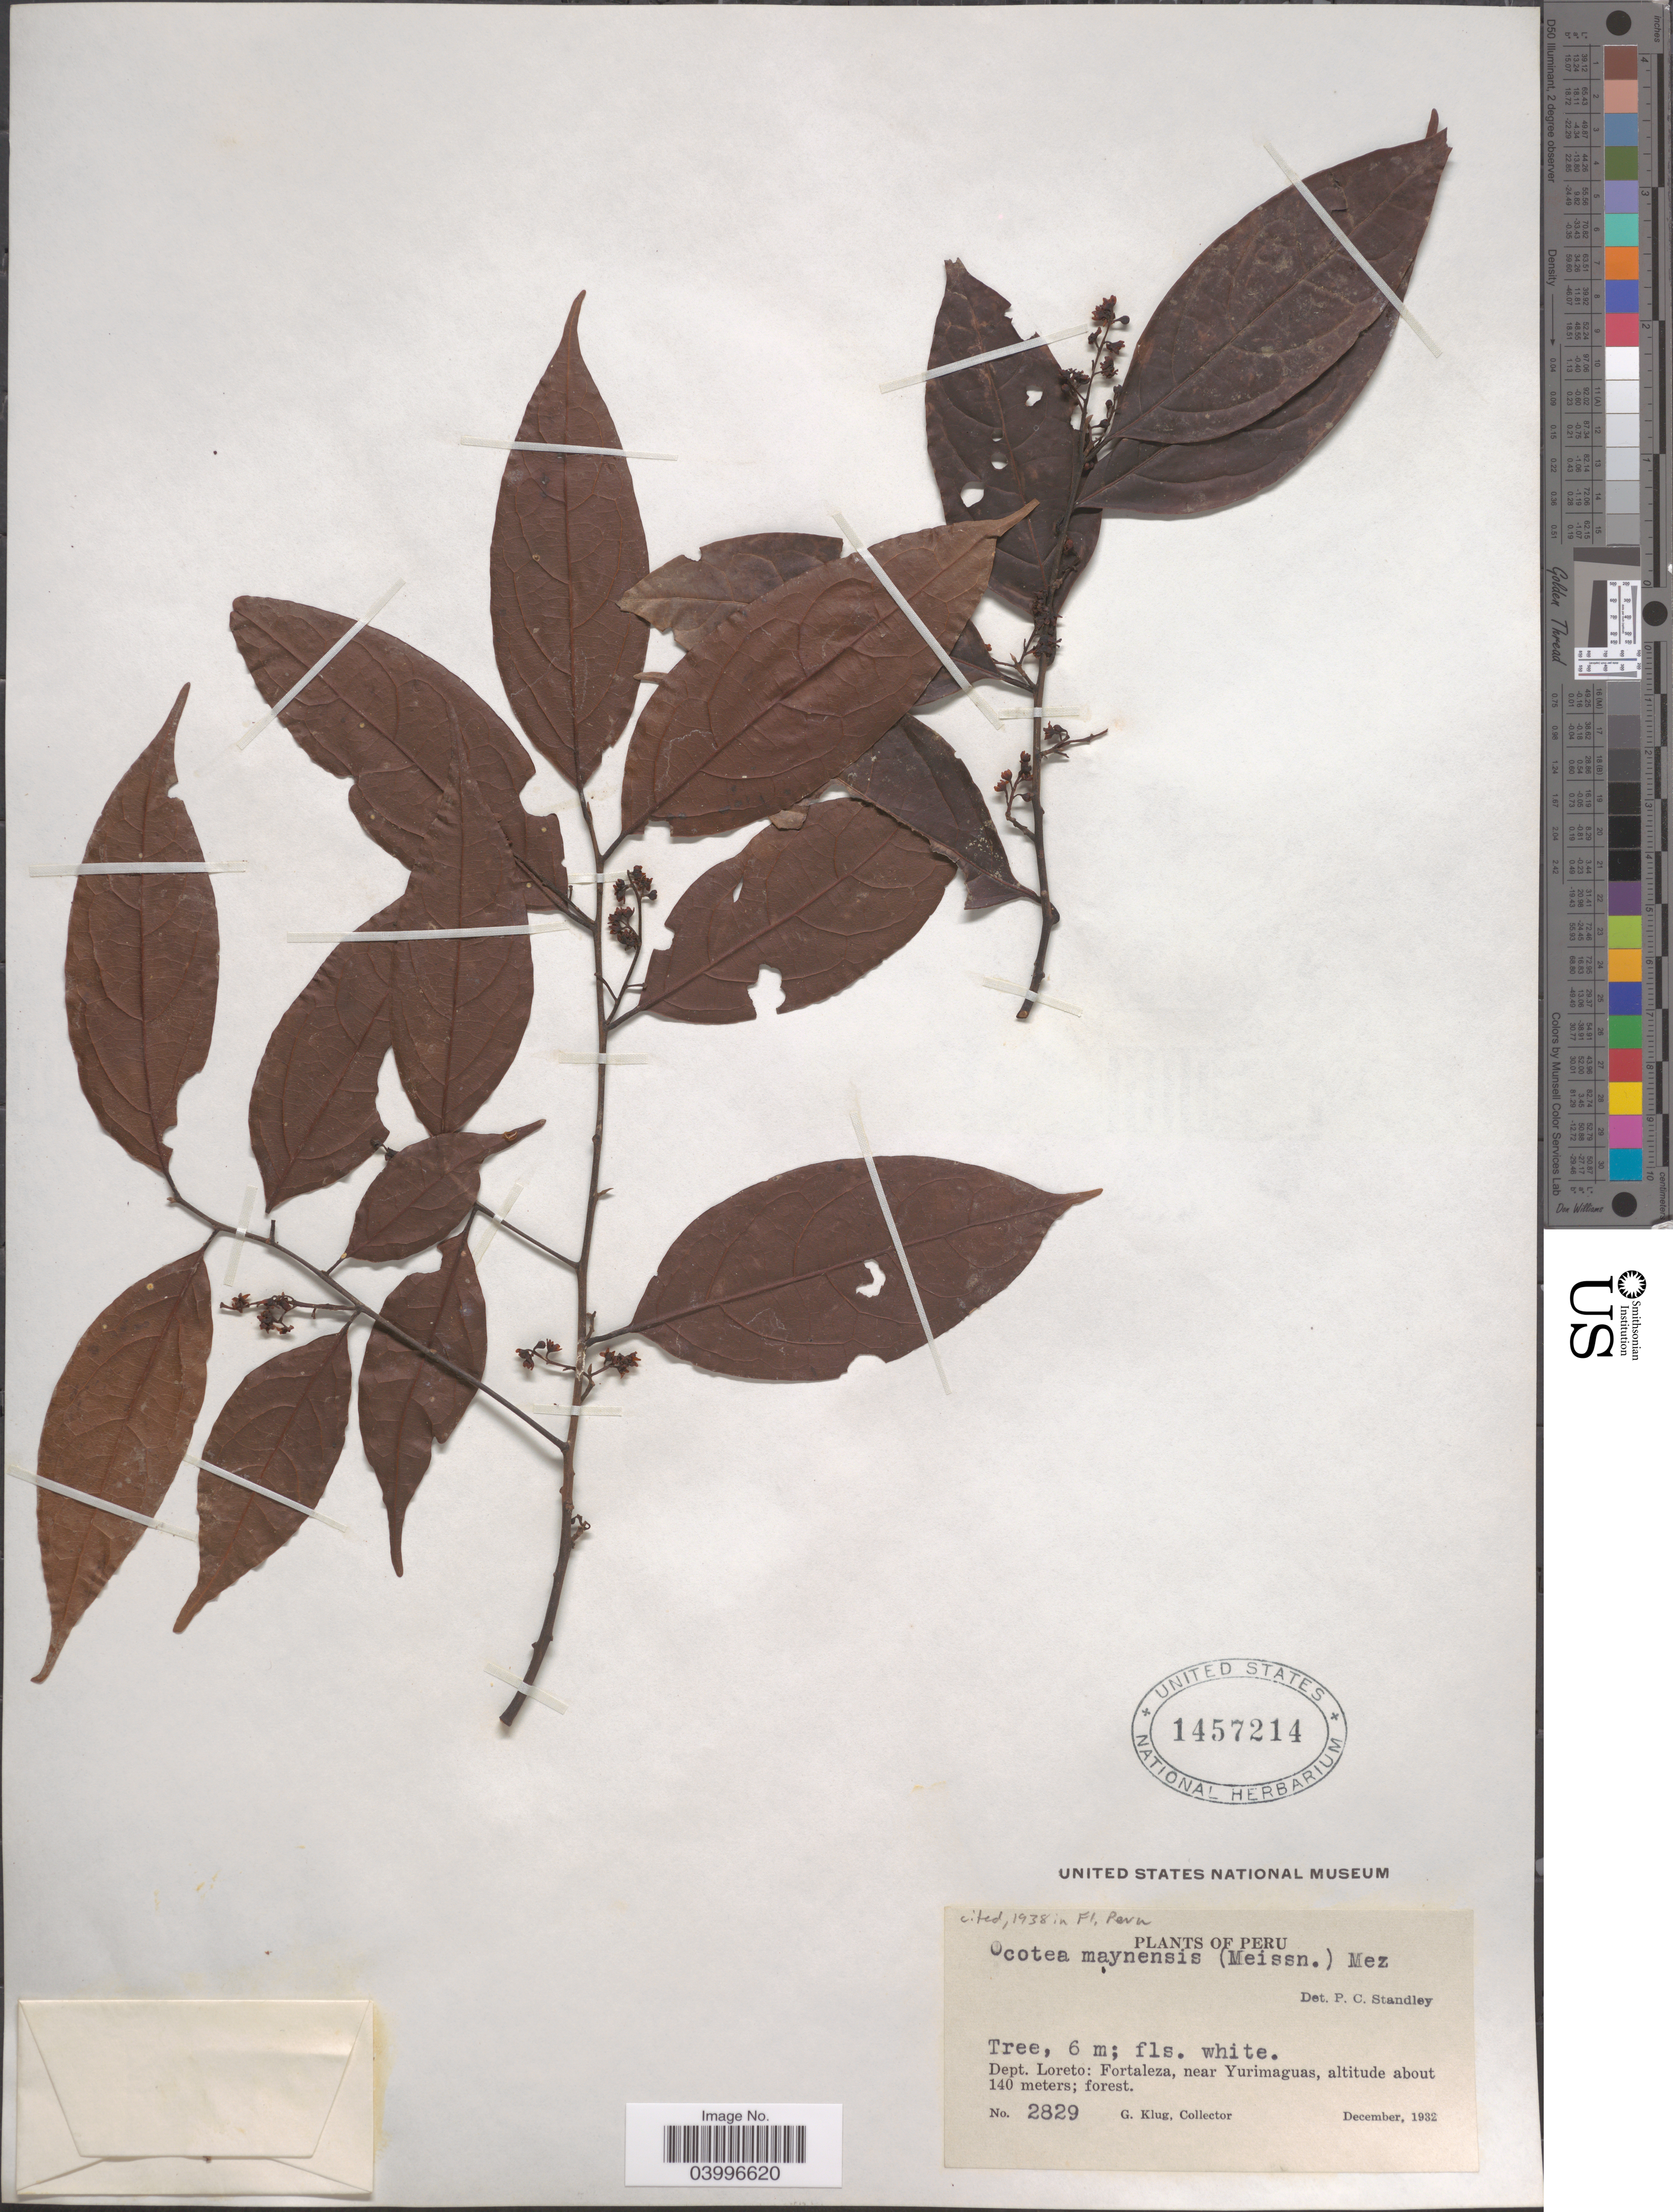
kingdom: Plantae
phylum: Tracheophyta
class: Magnoliopsida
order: Laurales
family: Lauraceae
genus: Ocotea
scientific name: Ocotea maynensis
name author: (Meisn.) Mez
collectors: G. Klug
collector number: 2829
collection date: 1932-12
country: Peru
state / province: Loreto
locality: Dept. Loreto: Fortaleza, near Yurimaguas.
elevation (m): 140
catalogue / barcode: US 1457214